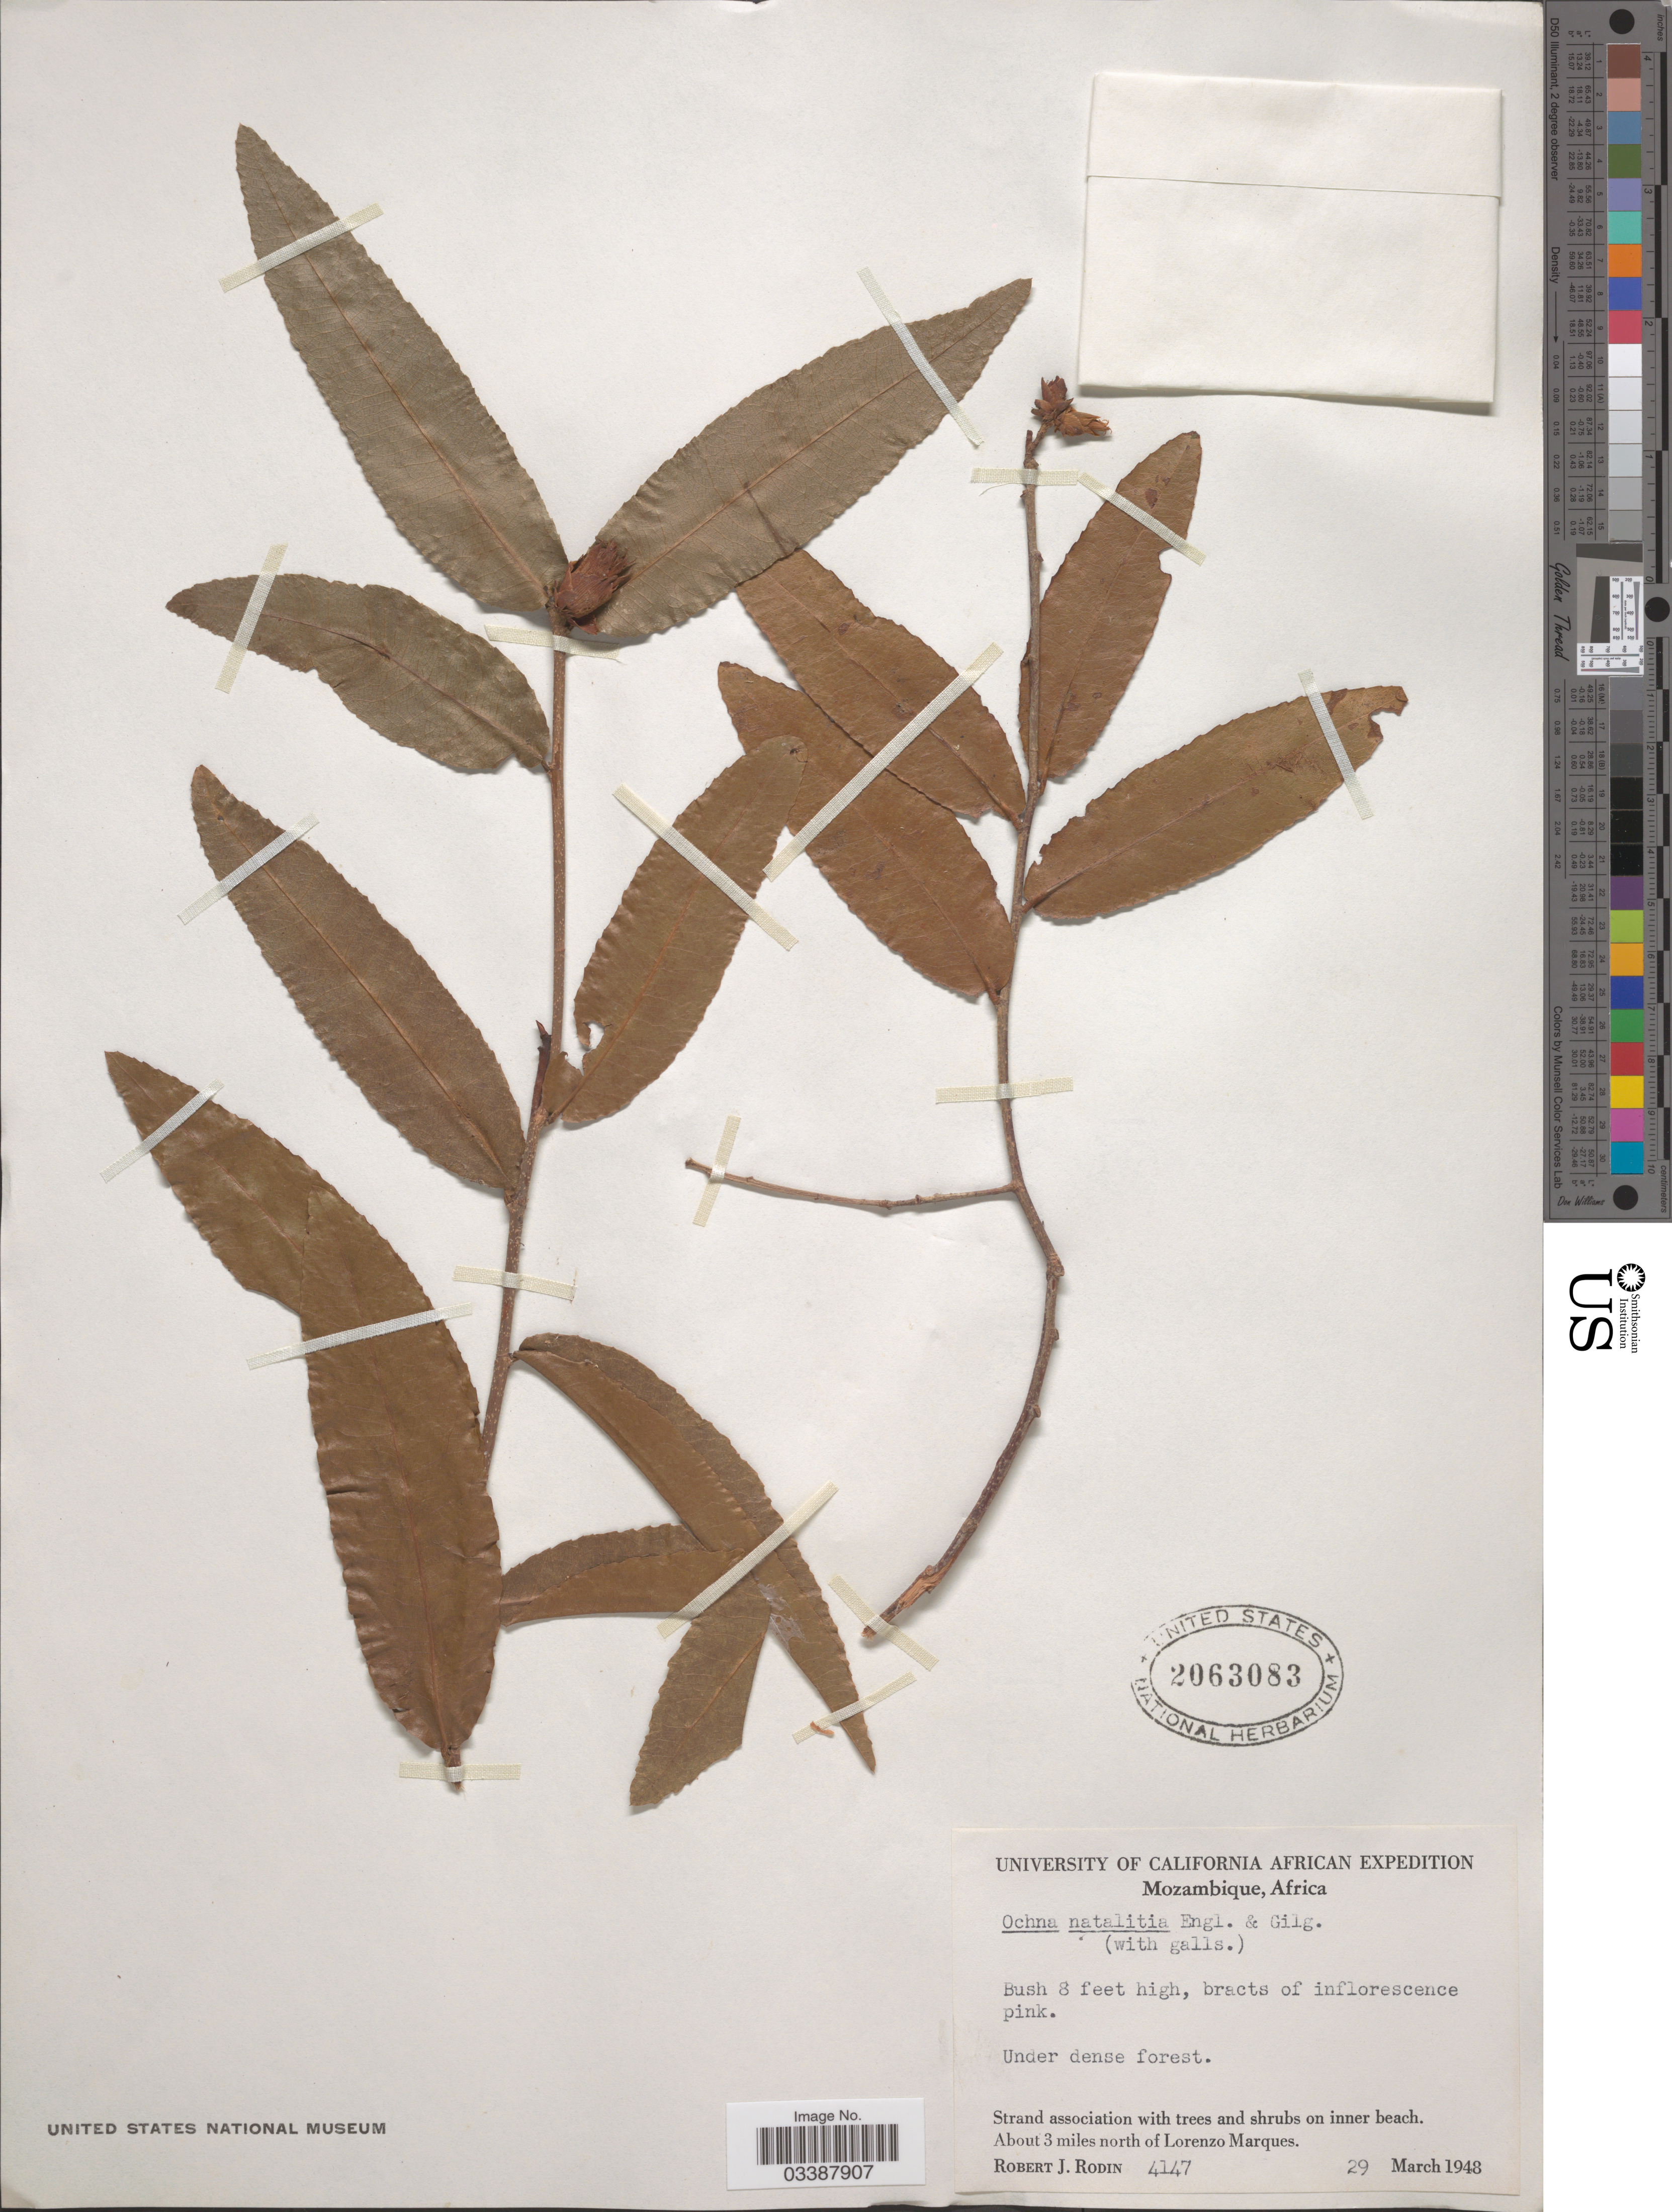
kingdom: Plantae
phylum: Tracheophyta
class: Magnoliopsida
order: Malpighiales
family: Ochnaceae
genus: Ochna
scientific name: Ochna natalitia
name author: (Meisn.) Walp.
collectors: R. J. Rodin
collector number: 4147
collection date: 1948-03-29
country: Mozambique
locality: About 3 miles north of Lorenzo Marques.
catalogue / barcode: US 2063083